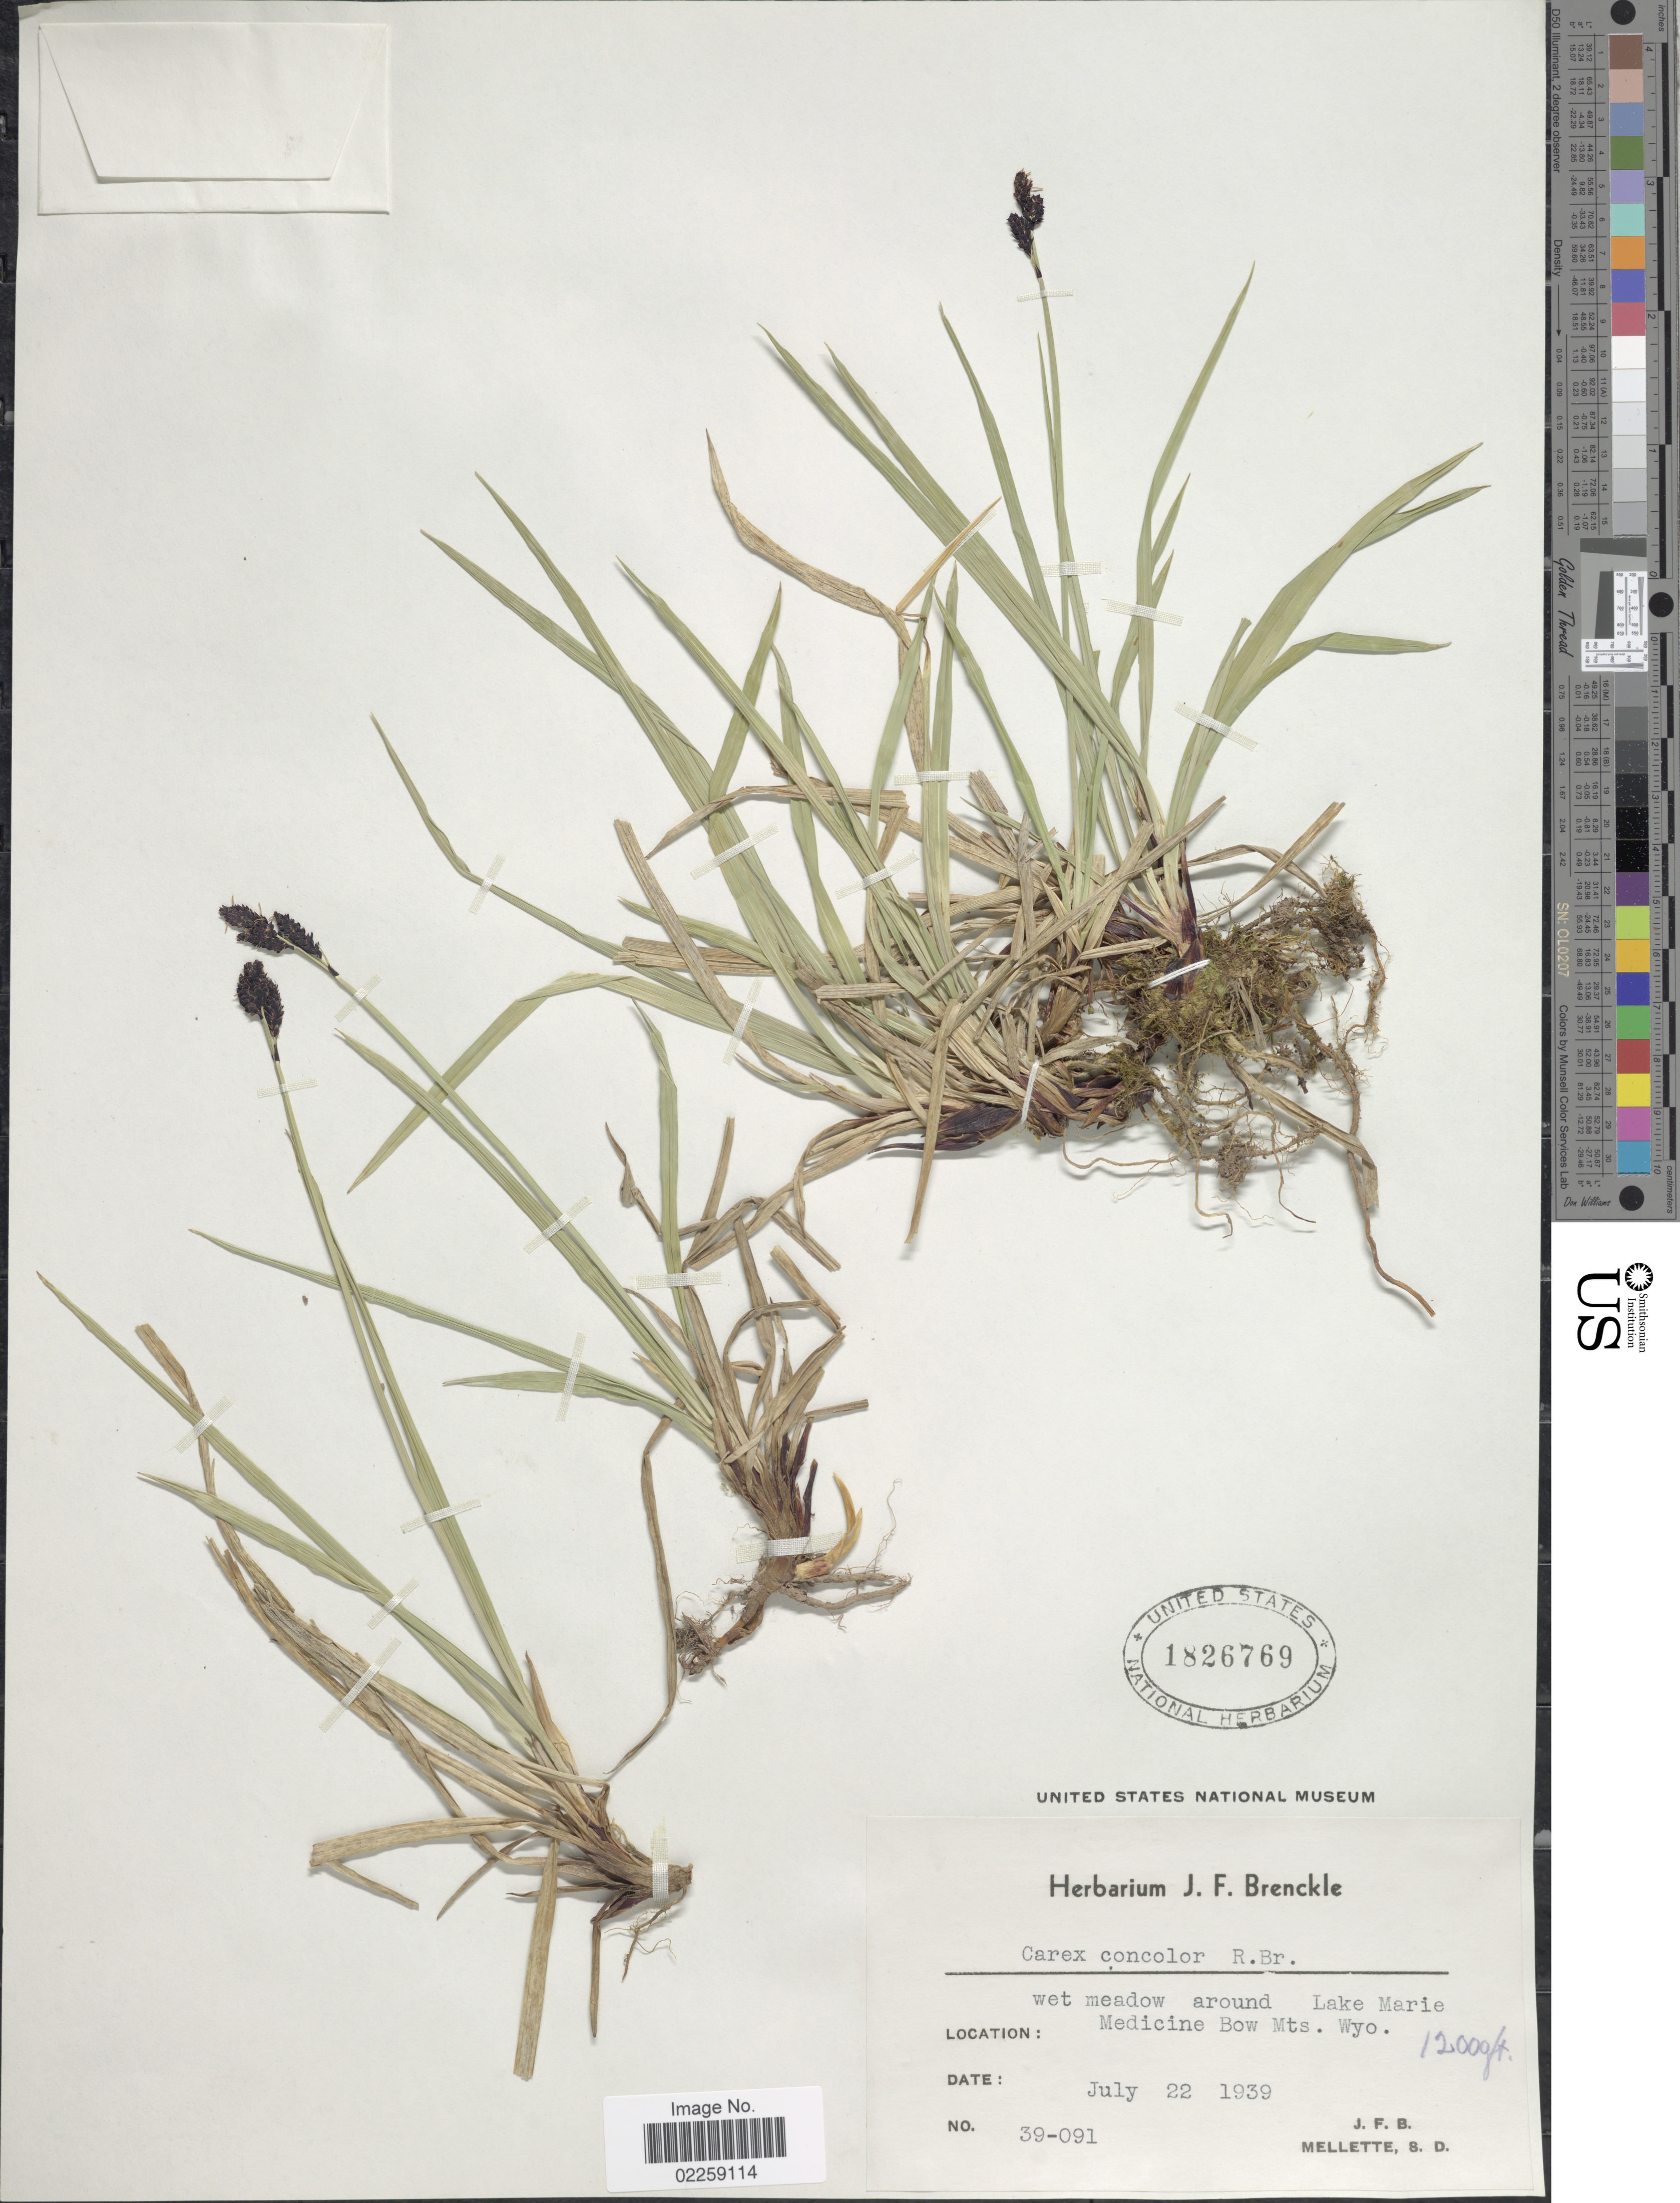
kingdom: Plantae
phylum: Tracheophyta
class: Liliopsida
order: Poales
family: Cyperaceae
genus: Carex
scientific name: Carex sp.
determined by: Strong, Mark T., (BOT), Smithsonian Institution - National Museum of Natural History (UNITED STATES)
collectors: J. Brenckle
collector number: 39-091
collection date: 1939-07-22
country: United States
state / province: Wyoming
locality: Wet meadoe around Lake Marie. Medicine Bow Mts.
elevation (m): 610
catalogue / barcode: US 1826769